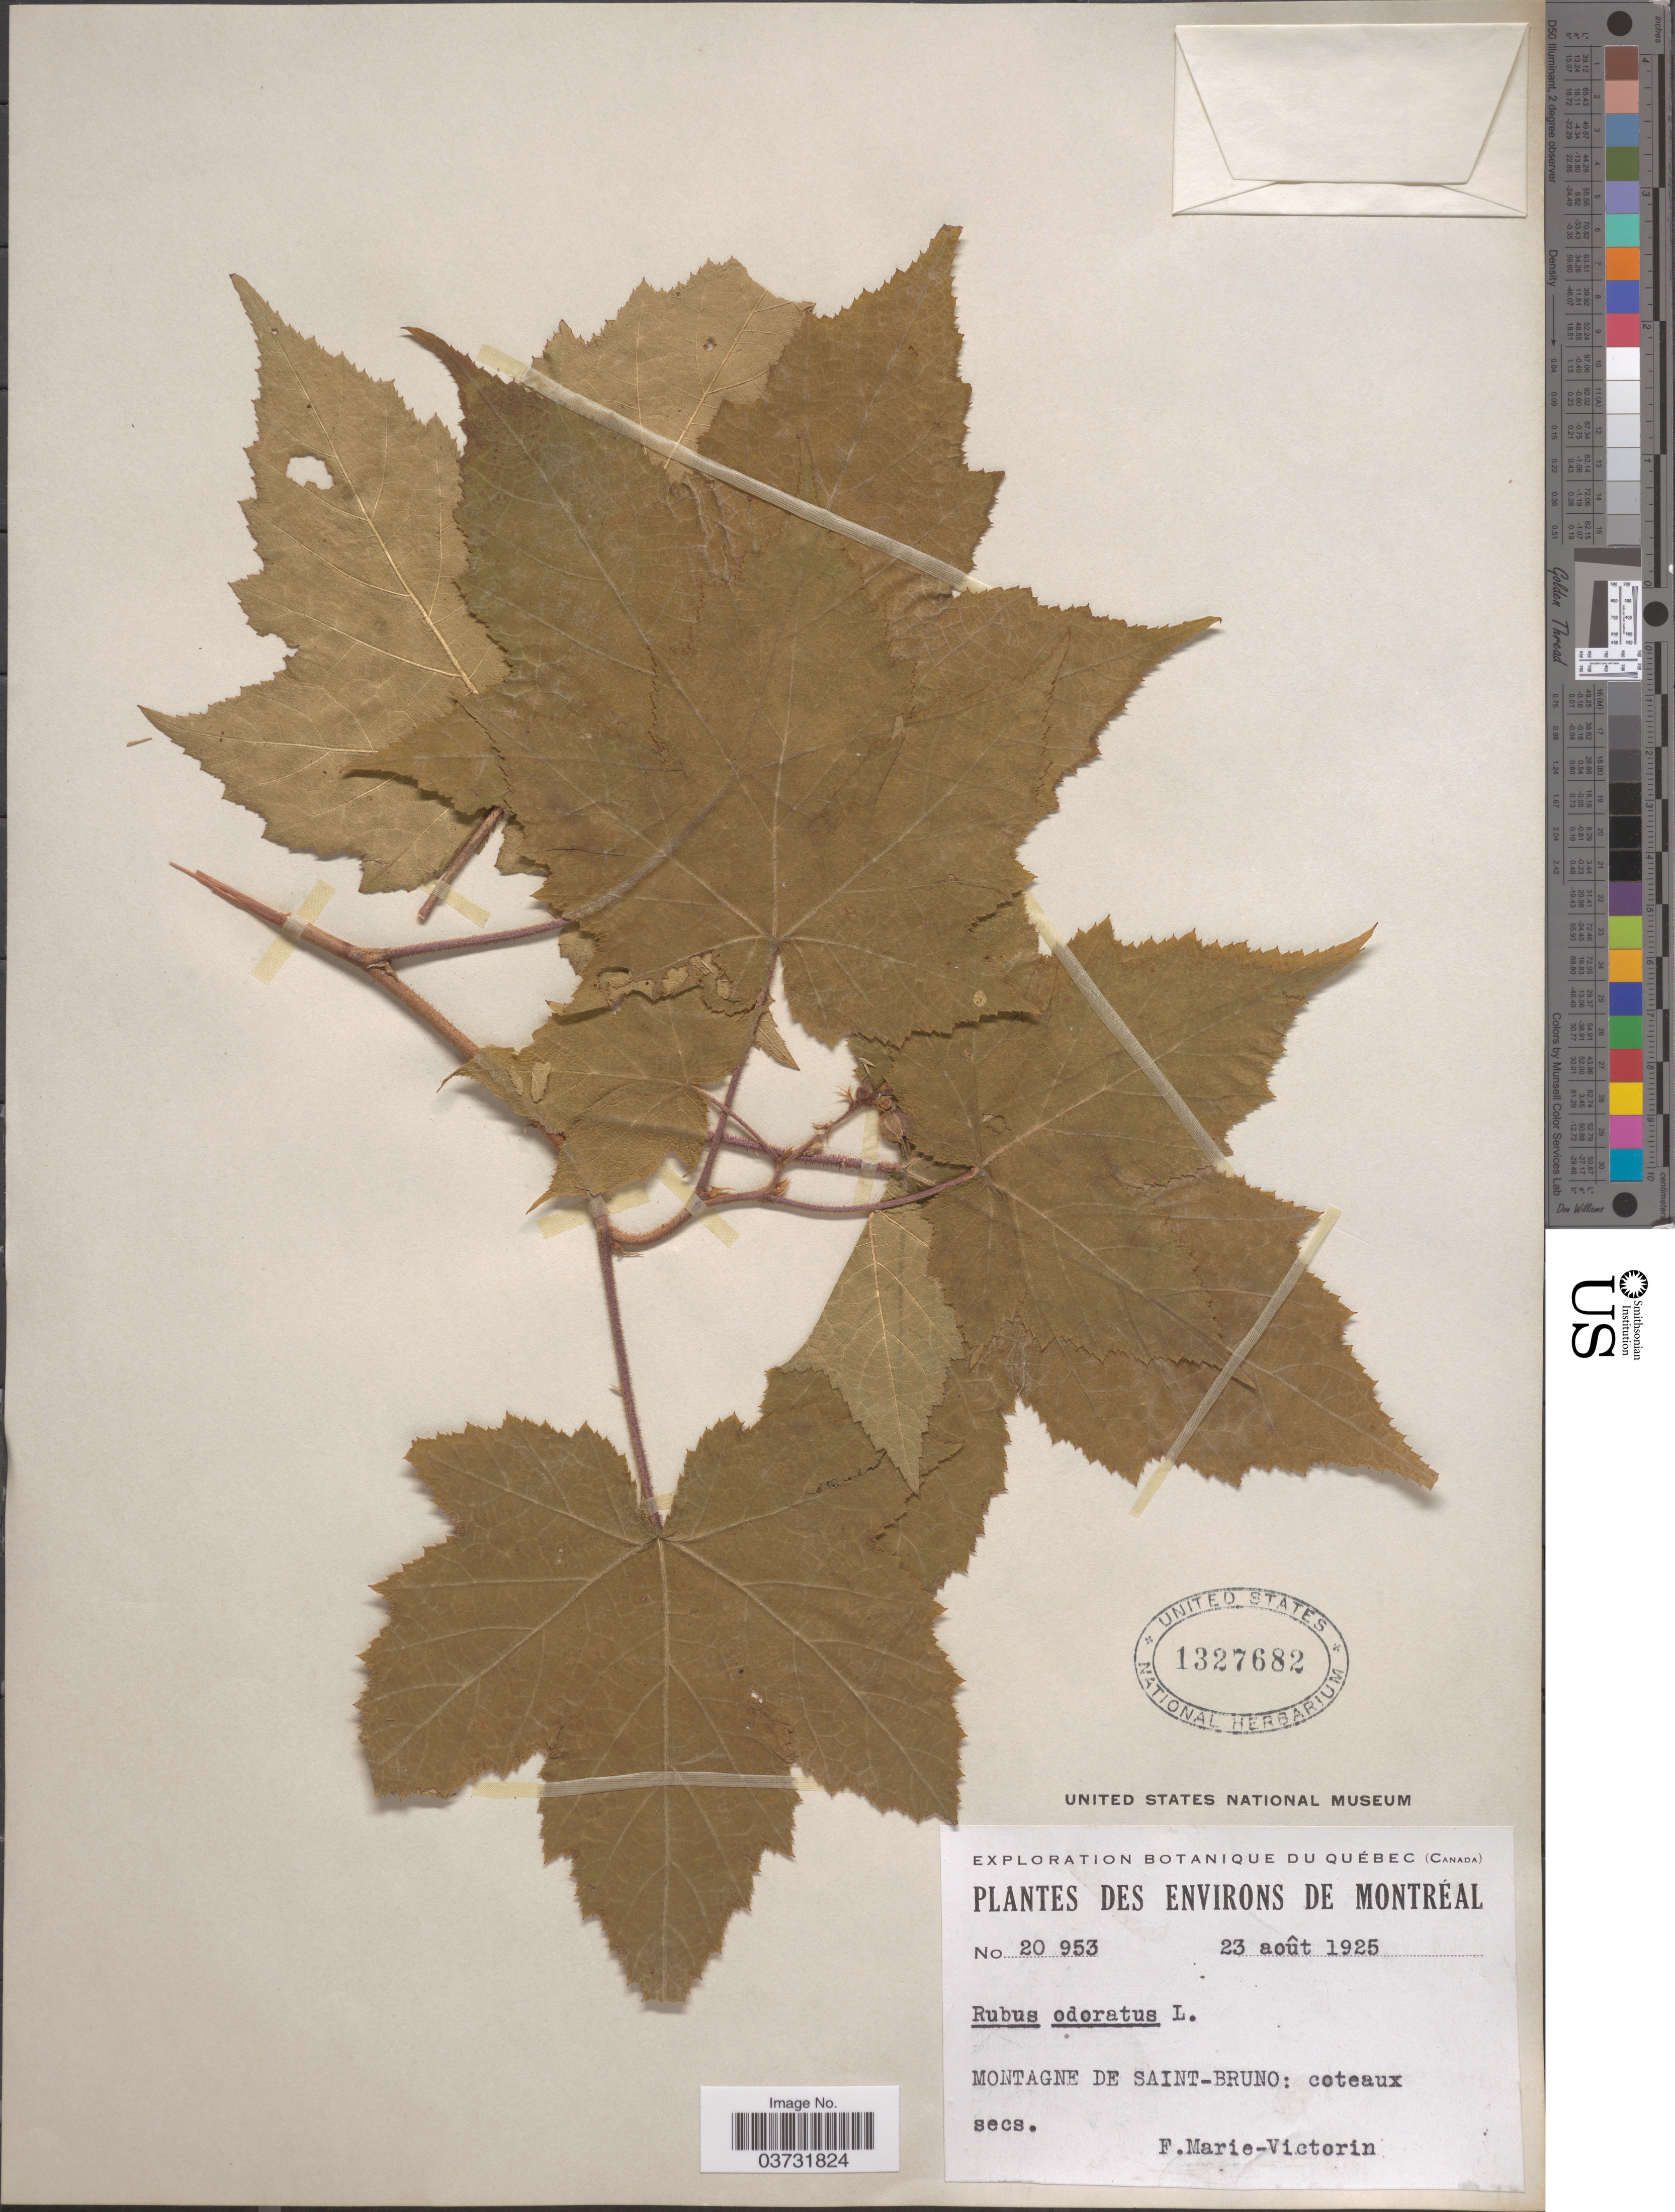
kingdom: Plantae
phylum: Tracheophyta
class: Magnoliopsida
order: Rosales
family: Rosaceae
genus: Rubus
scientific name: Rubus odoratus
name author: L.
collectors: F. Marie-Victorin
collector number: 20953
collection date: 1925-08-23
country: Canada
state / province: Quebec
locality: Environs de Montréal. Montagne de Saint-Bruno.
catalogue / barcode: US 1327682